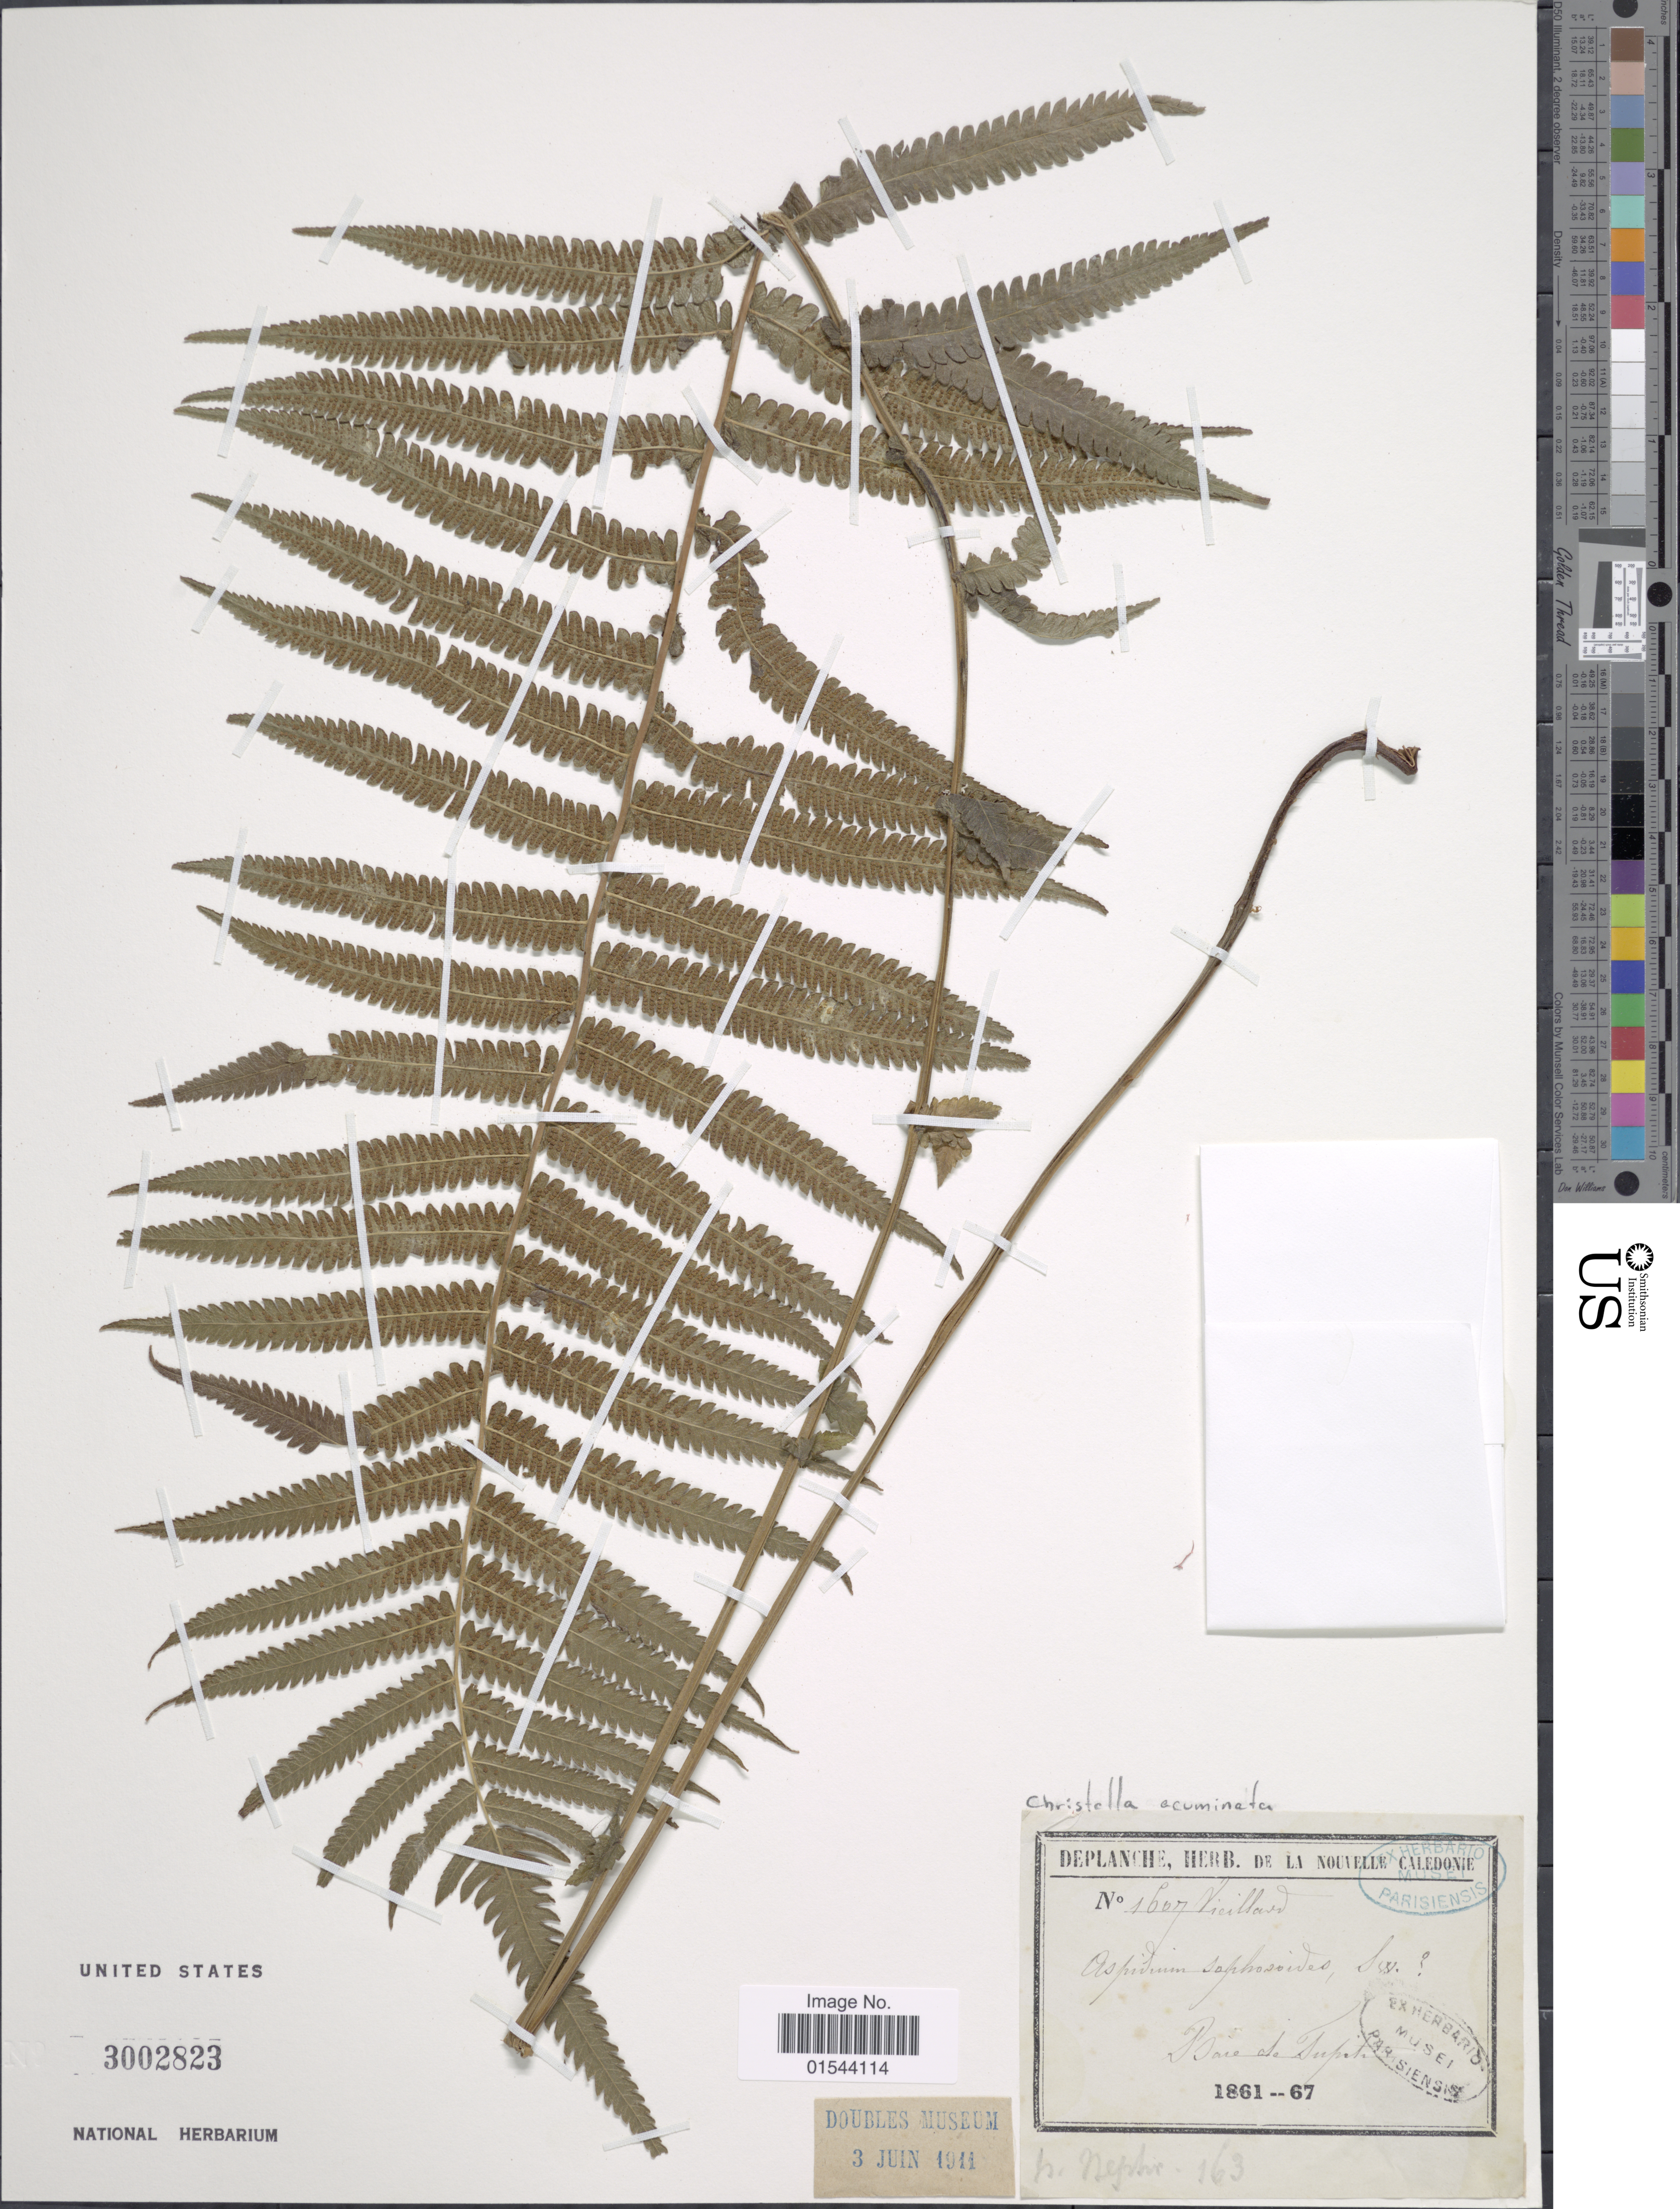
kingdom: Plantae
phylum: Tracheophyta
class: Polypodiopsida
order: Polypodiales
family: Thelypteridaceae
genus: Christella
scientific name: Christella acuminata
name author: (Houtt.) H. Lév.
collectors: Villard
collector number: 1607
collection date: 1861/1867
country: New Caledonia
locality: Paje de Tupitz [interpreted]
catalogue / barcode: US 3002823